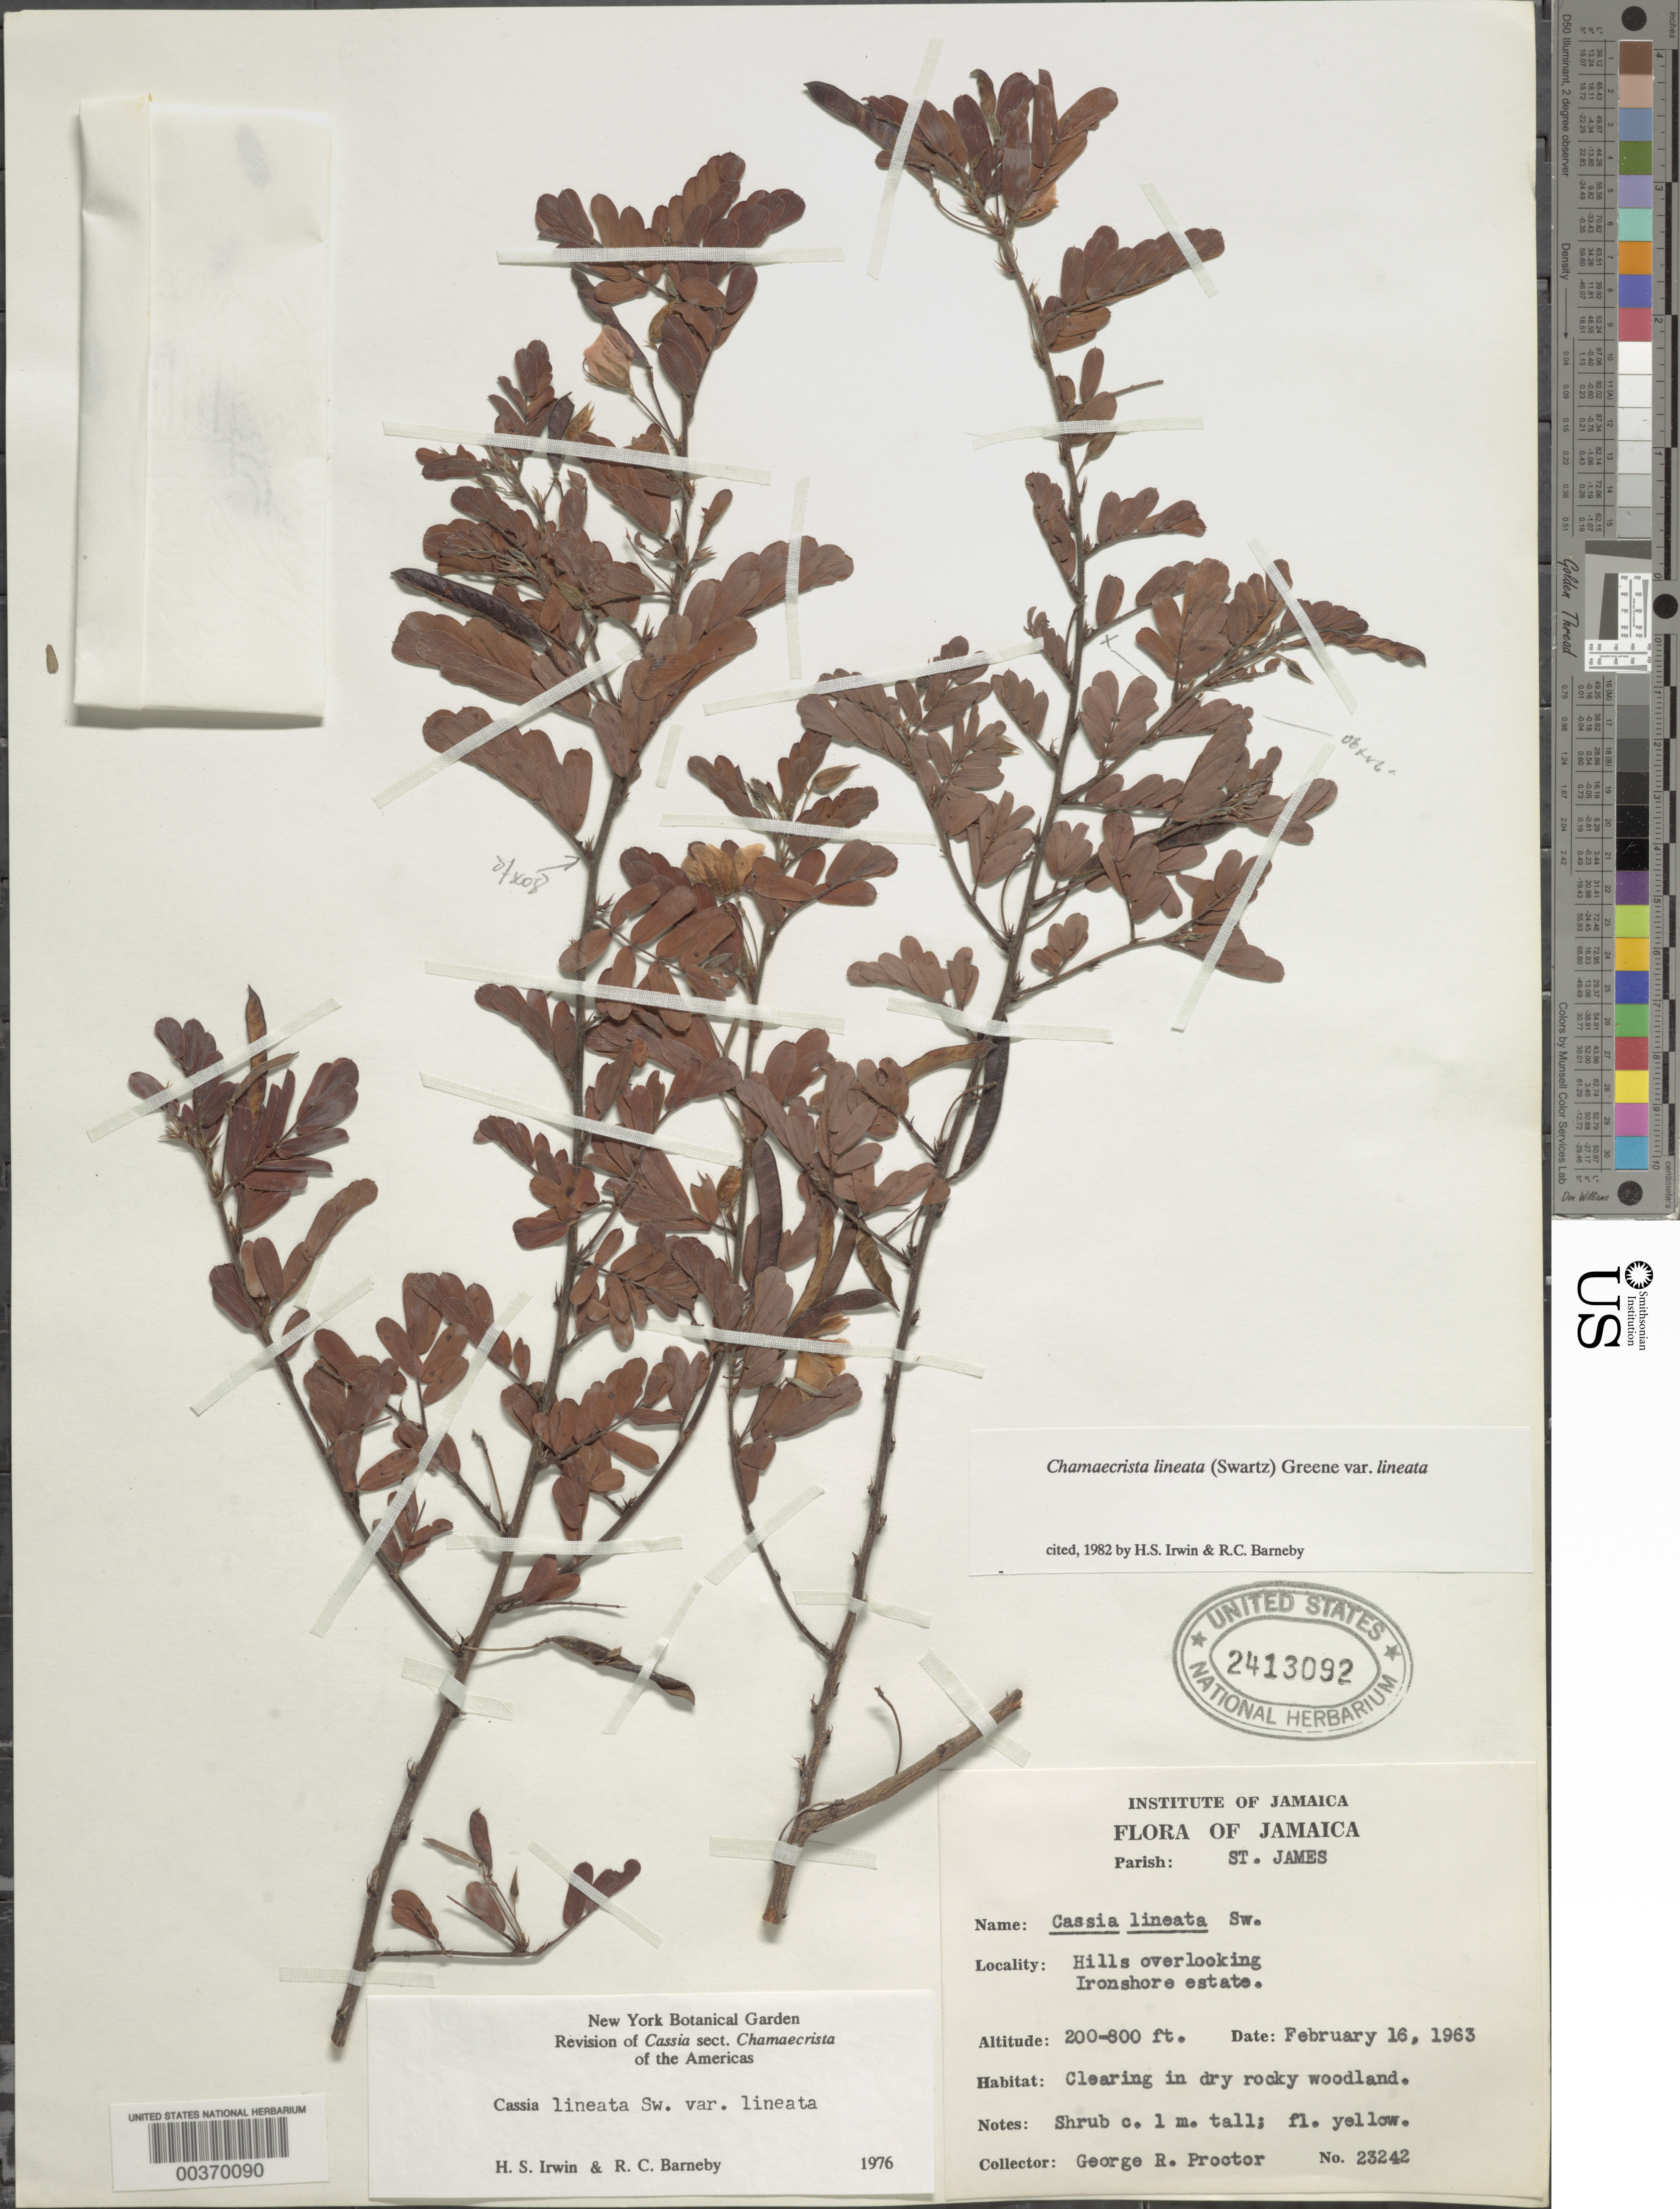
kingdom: Plantae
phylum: Tracheophyta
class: Magnoliopsida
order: Fabales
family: Fabaceae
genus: Chamaecrista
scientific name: Chamaecrista lineata var. lineata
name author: (Sw.) Greene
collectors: G. R. Proctor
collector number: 23242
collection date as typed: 16 Feb 1963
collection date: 1963-02-16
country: Jamaica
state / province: Saint James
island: Greater Antilles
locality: Hills overlooking ironshore estate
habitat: Clearing in dry rocky woodland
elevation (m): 61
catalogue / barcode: US 2413092